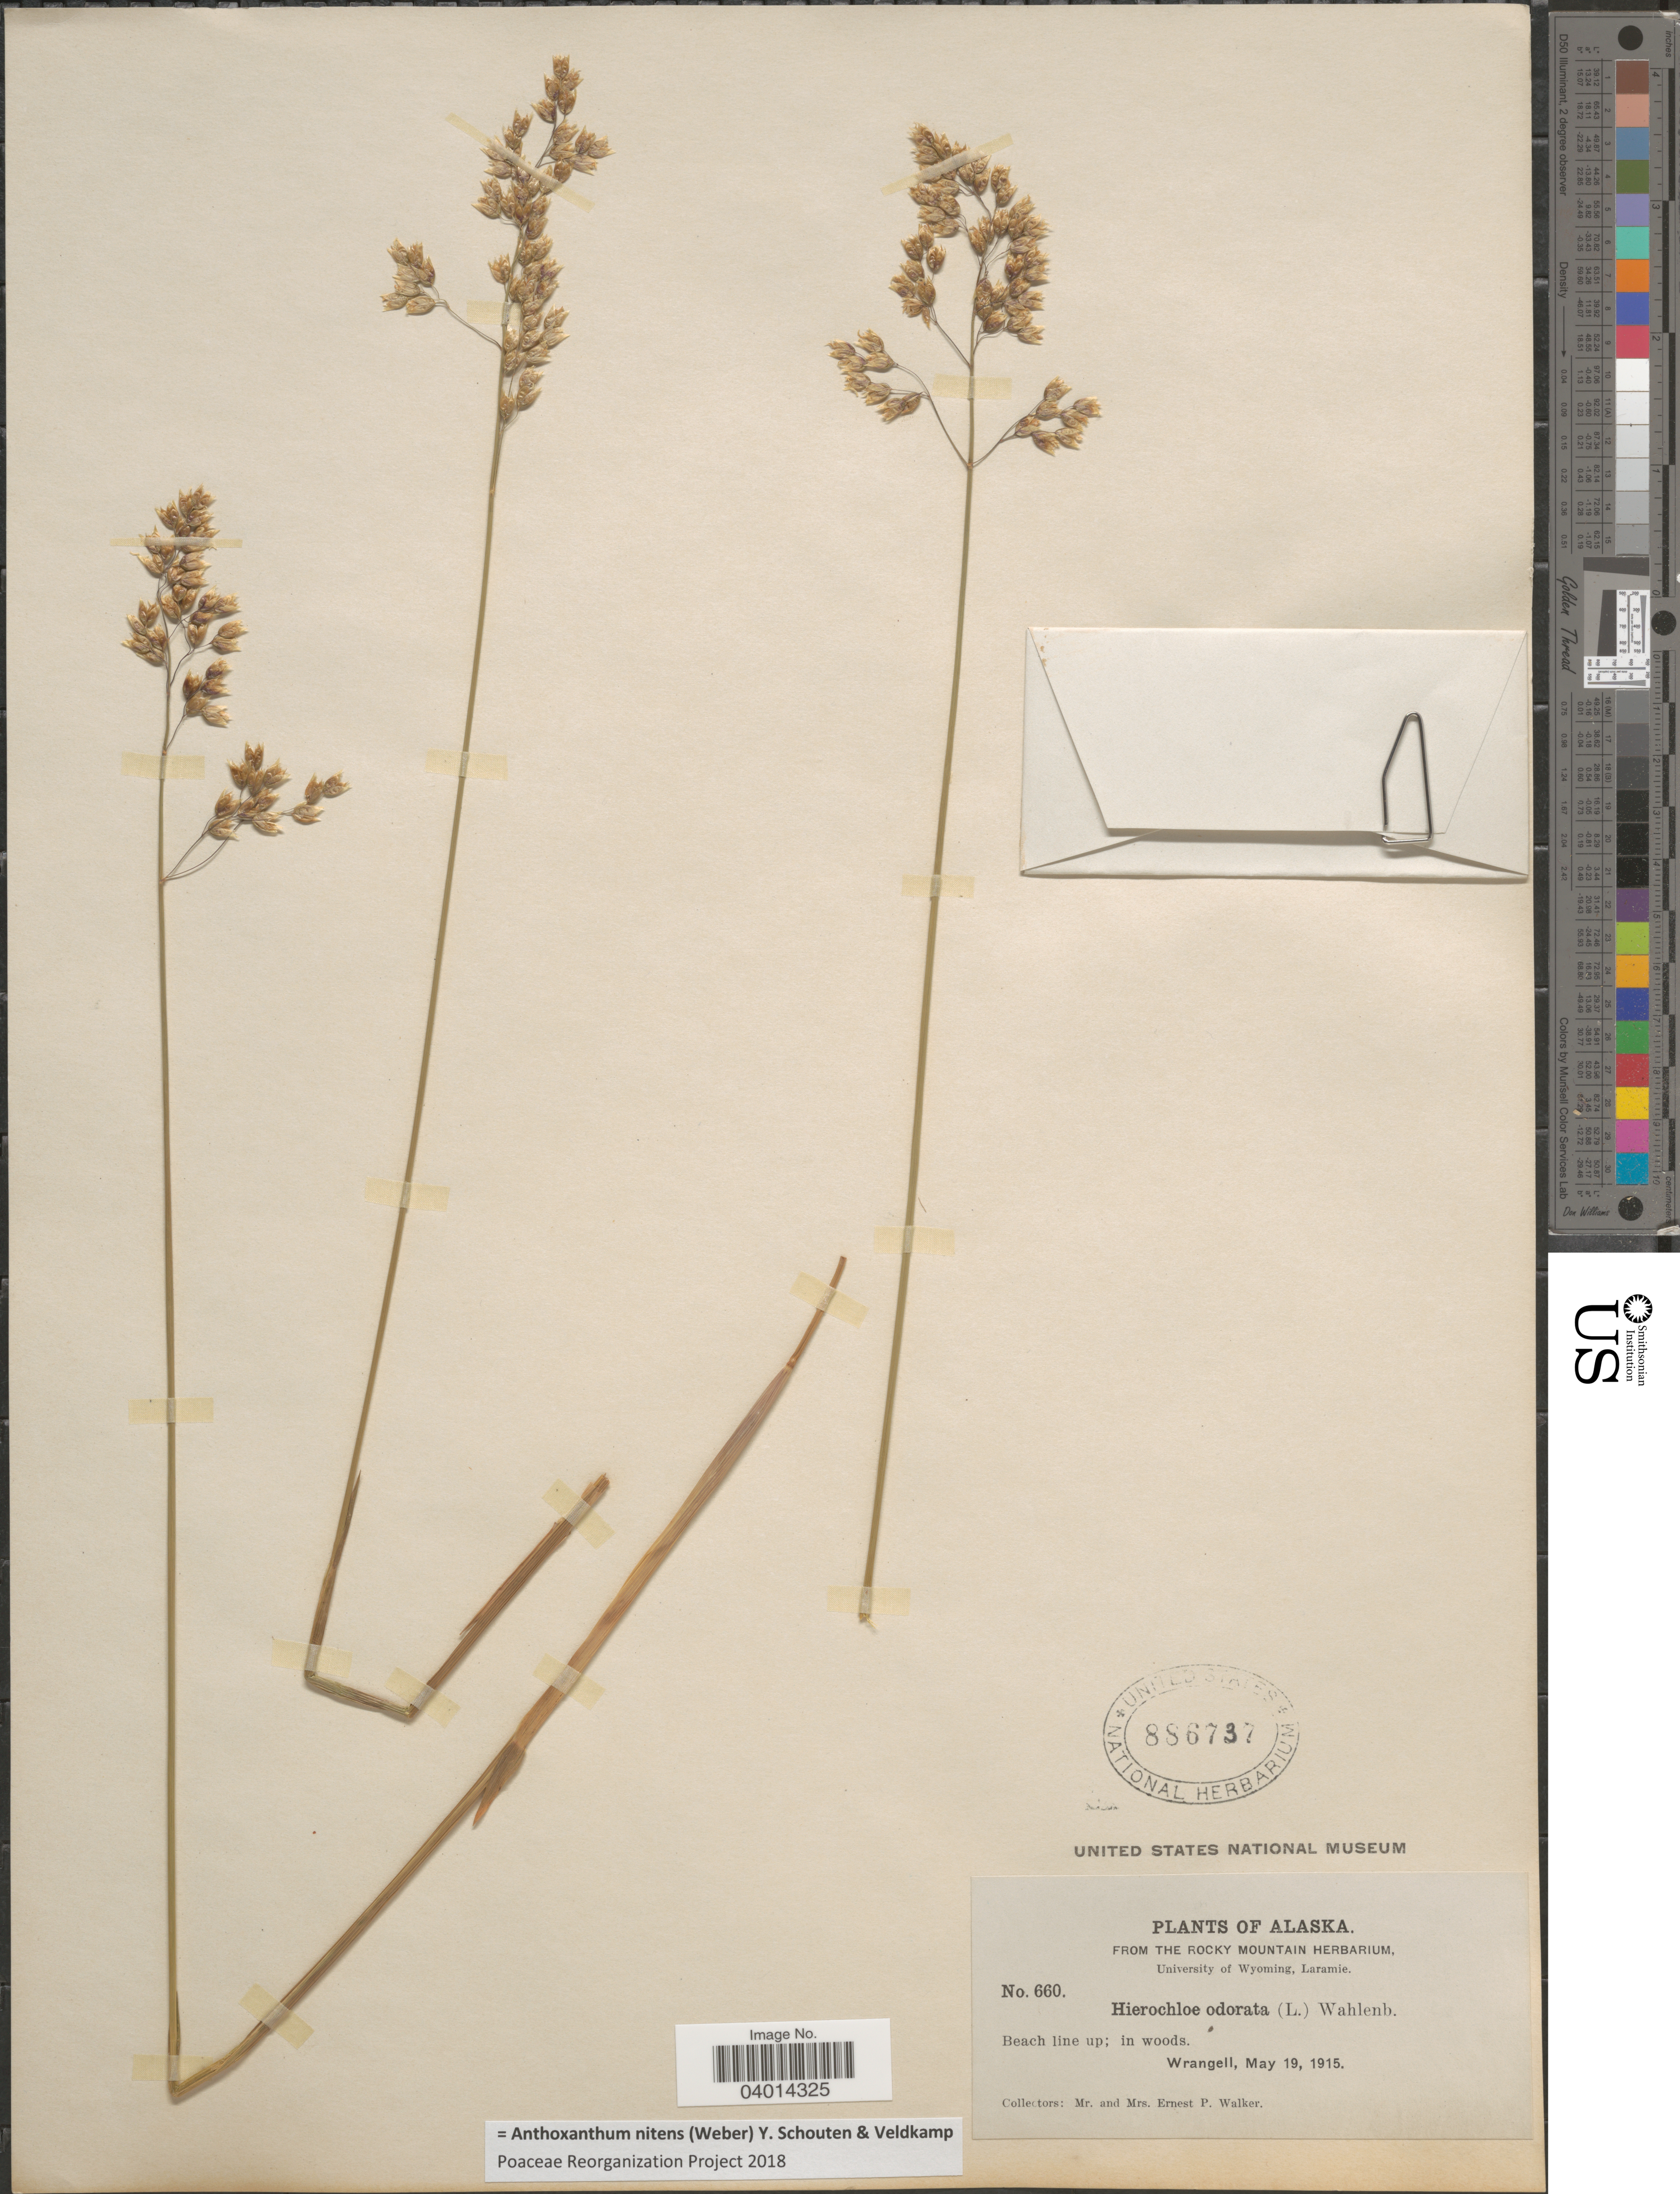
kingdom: Plantae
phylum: Tracheophyta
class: Liliopsida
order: Poales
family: Poaceae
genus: Anthoxanthum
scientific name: Anthoxanthum nitens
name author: (G.H. Weber) R.T.A. Schouten & Veldkamp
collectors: E. P. Walker & E. Walker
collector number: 660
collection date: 1915-05-19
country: United States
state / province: Alaska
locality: Wrangell.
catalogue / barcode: US 886737